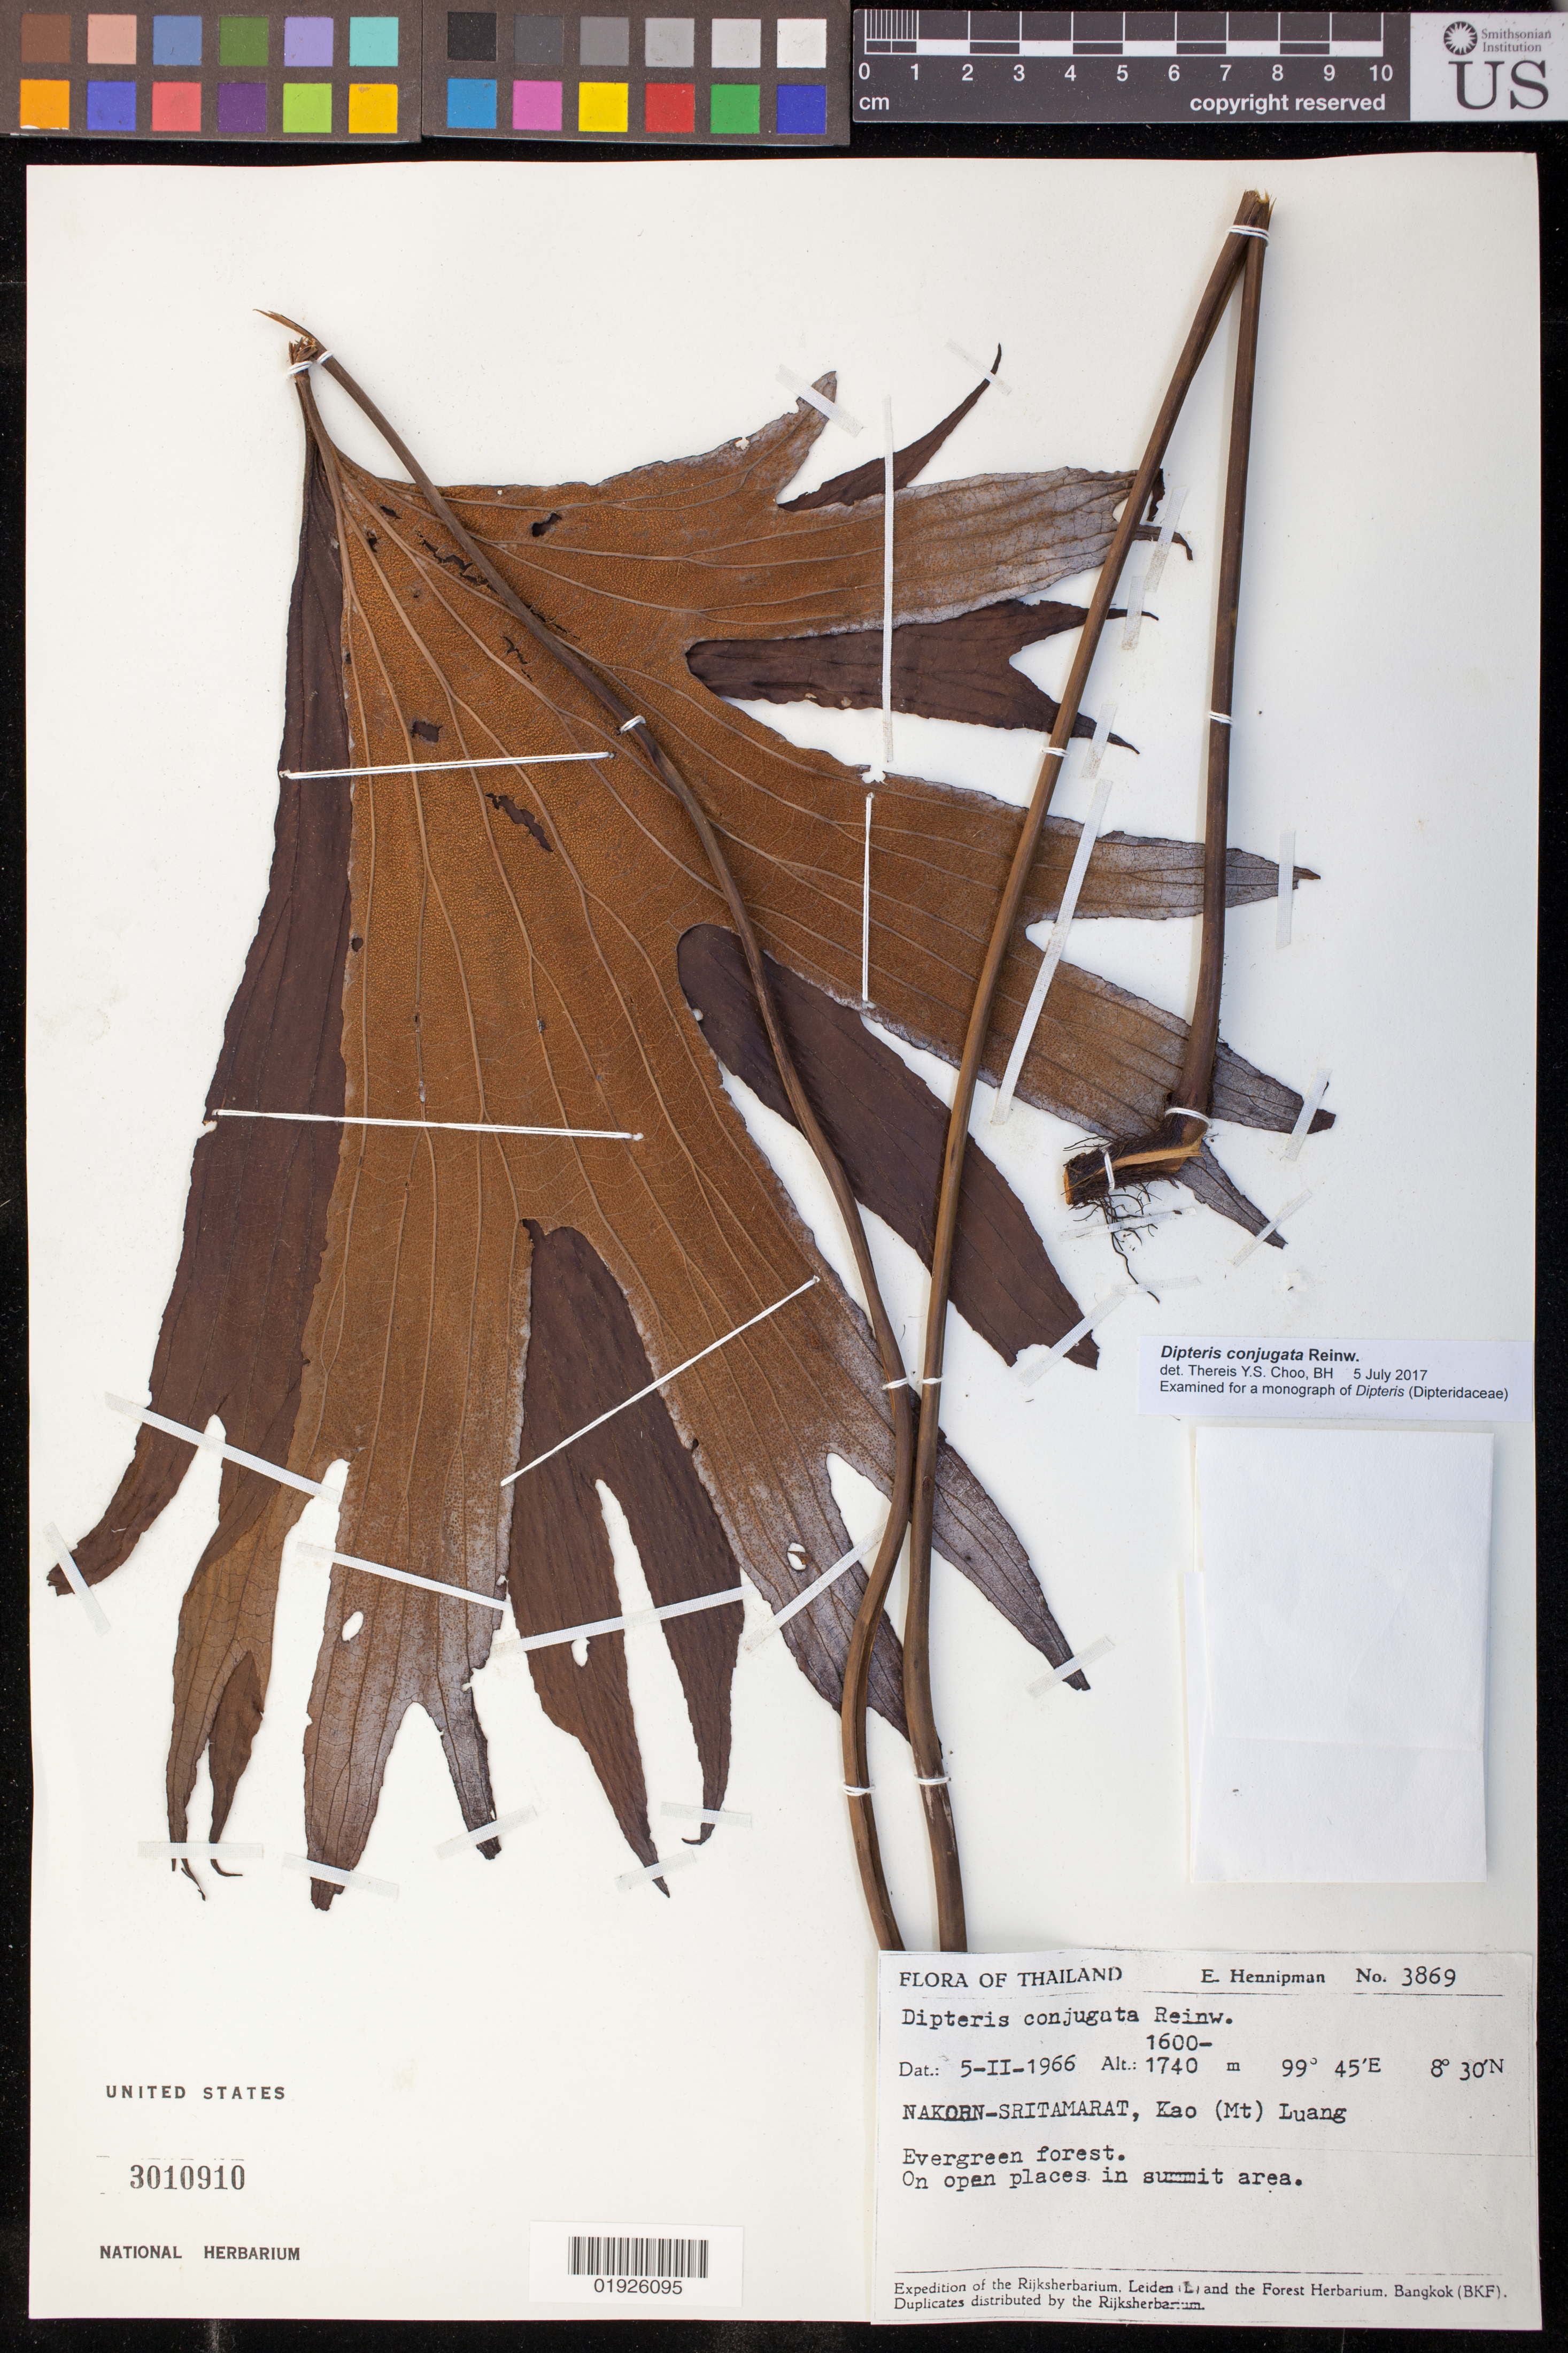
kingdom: Plantae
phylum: Tracheophyta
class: Polypodiopsida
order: Gleicheniales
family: Dipteridaceae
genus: Dipteris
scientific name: Dipteris conjugata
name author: Reinw.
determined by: Choo, Thereis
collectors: E. Hennipman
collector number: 3869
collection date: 1966-02-05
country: Thailand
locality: Nakorn-Sritamarat, Kao (Mt) Luang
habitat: Evergreen forest. On open places in summit area.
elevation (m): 1600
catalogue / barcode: US 3010910